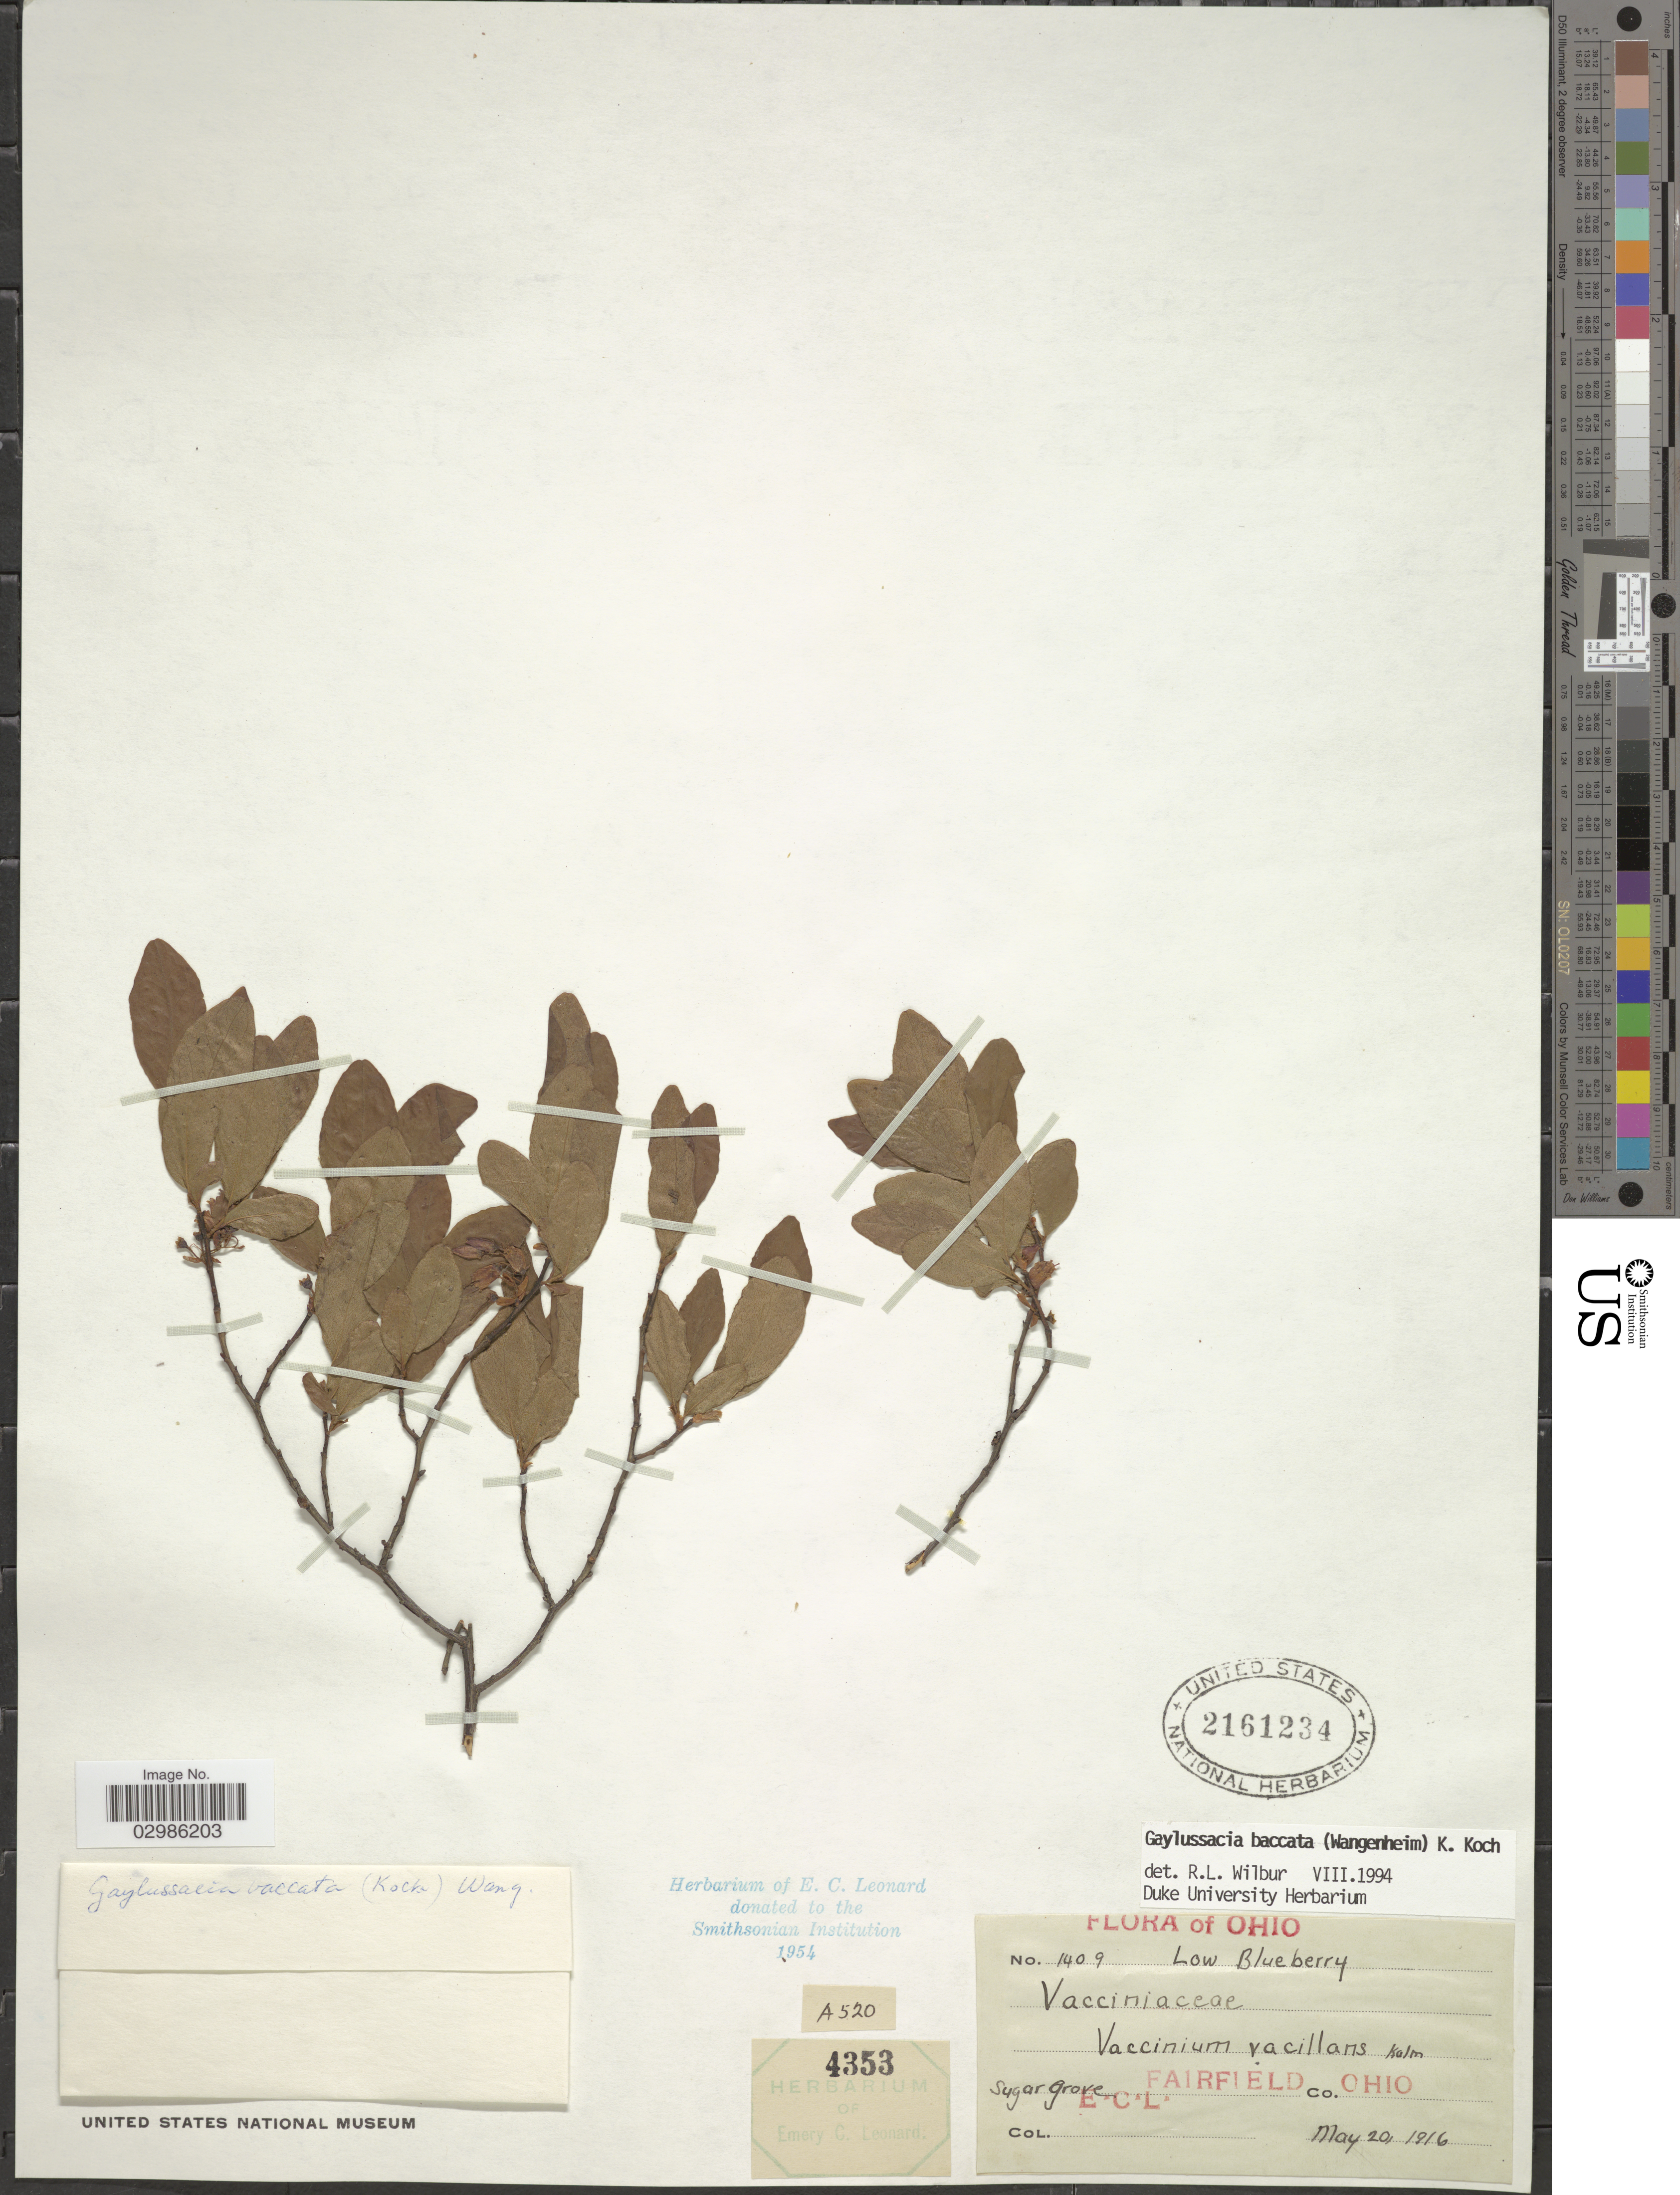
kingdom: Plantae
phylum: Tracheophyta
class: Magnoliopsida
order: Ericales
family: Ericaceae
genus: Gaylussacia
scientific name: Gaylussacia baccata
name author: (Wangenh.) K. Koch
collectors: E. C. Leonard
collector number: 1409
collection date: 1916-05-20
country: United States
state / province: Ohio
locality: Low Blueberry. Sugar grove, Fairfield Co.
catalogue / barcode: US 2161234